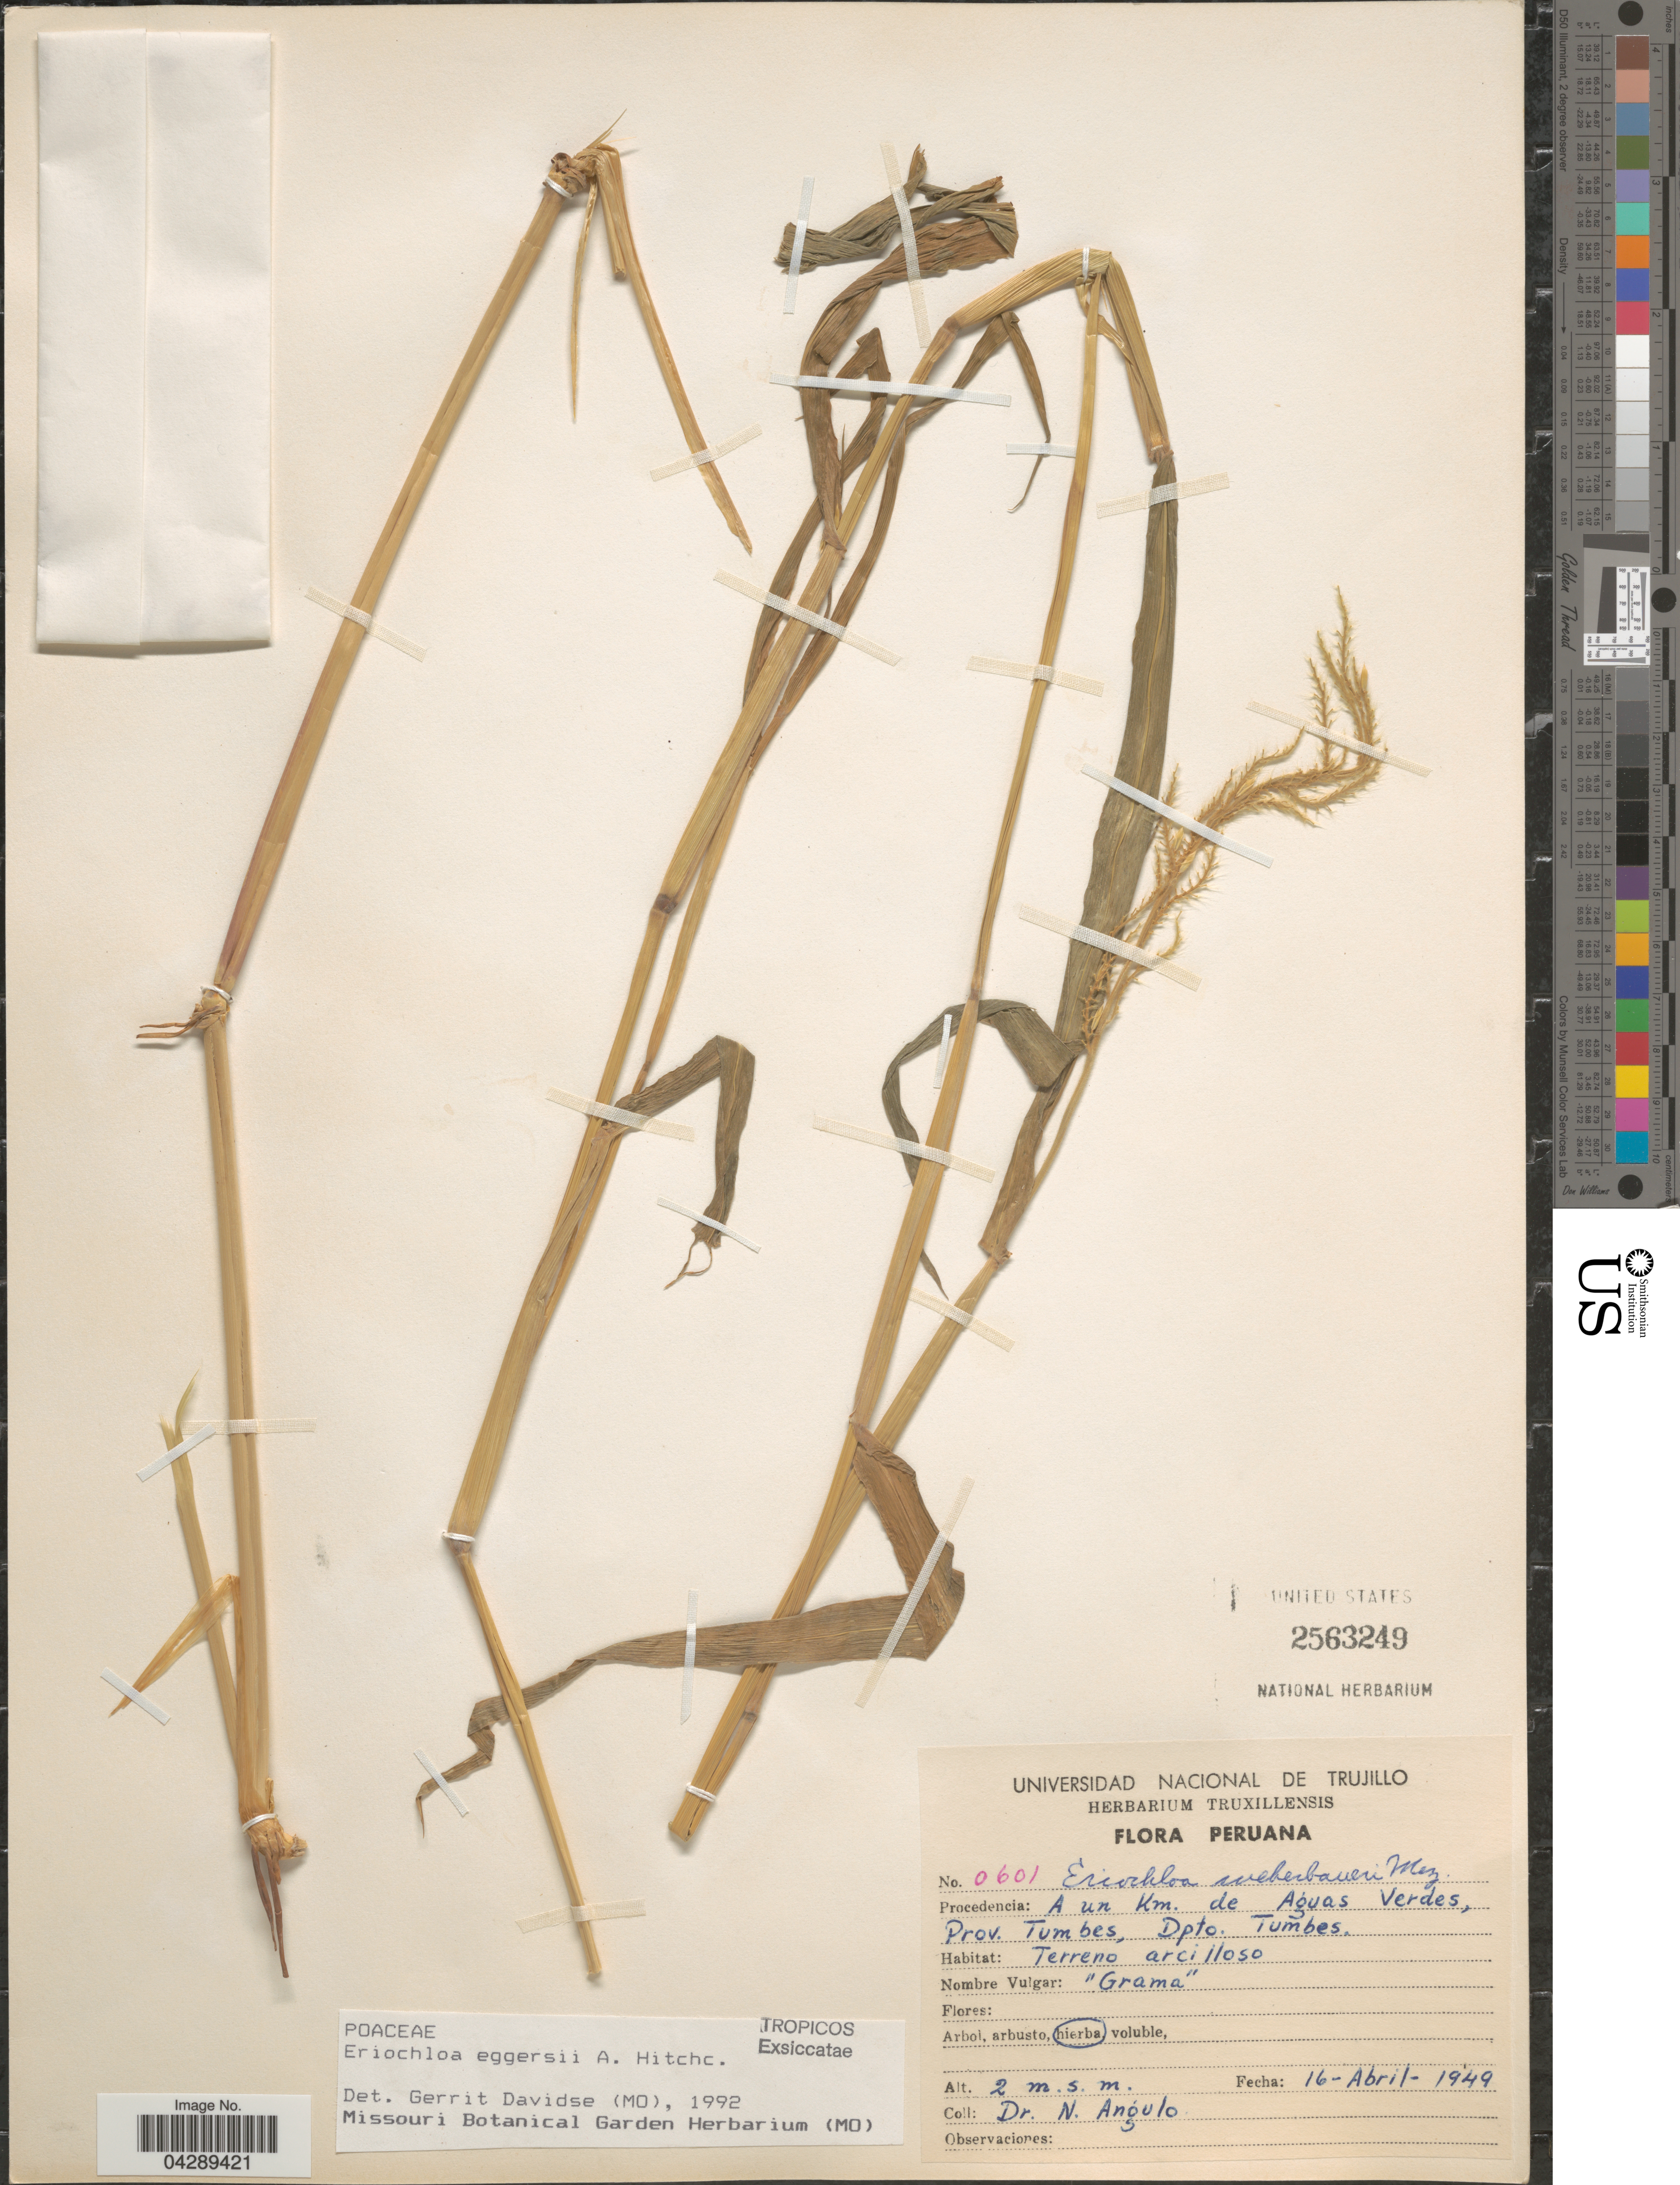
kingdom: Plantae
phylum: Tracheophyta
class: Liliopsida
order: Poales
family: Poaceae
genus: Eriochloa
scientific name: Eriochloa eggersii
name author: Hitchc.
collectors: N. Angulo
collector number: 0601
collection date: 1949-04-16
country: Peru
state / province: Tumbes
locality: A un Km. de Aguas Verdes, Dpto. Tumbes.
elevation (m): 2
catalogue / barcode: US 2563249